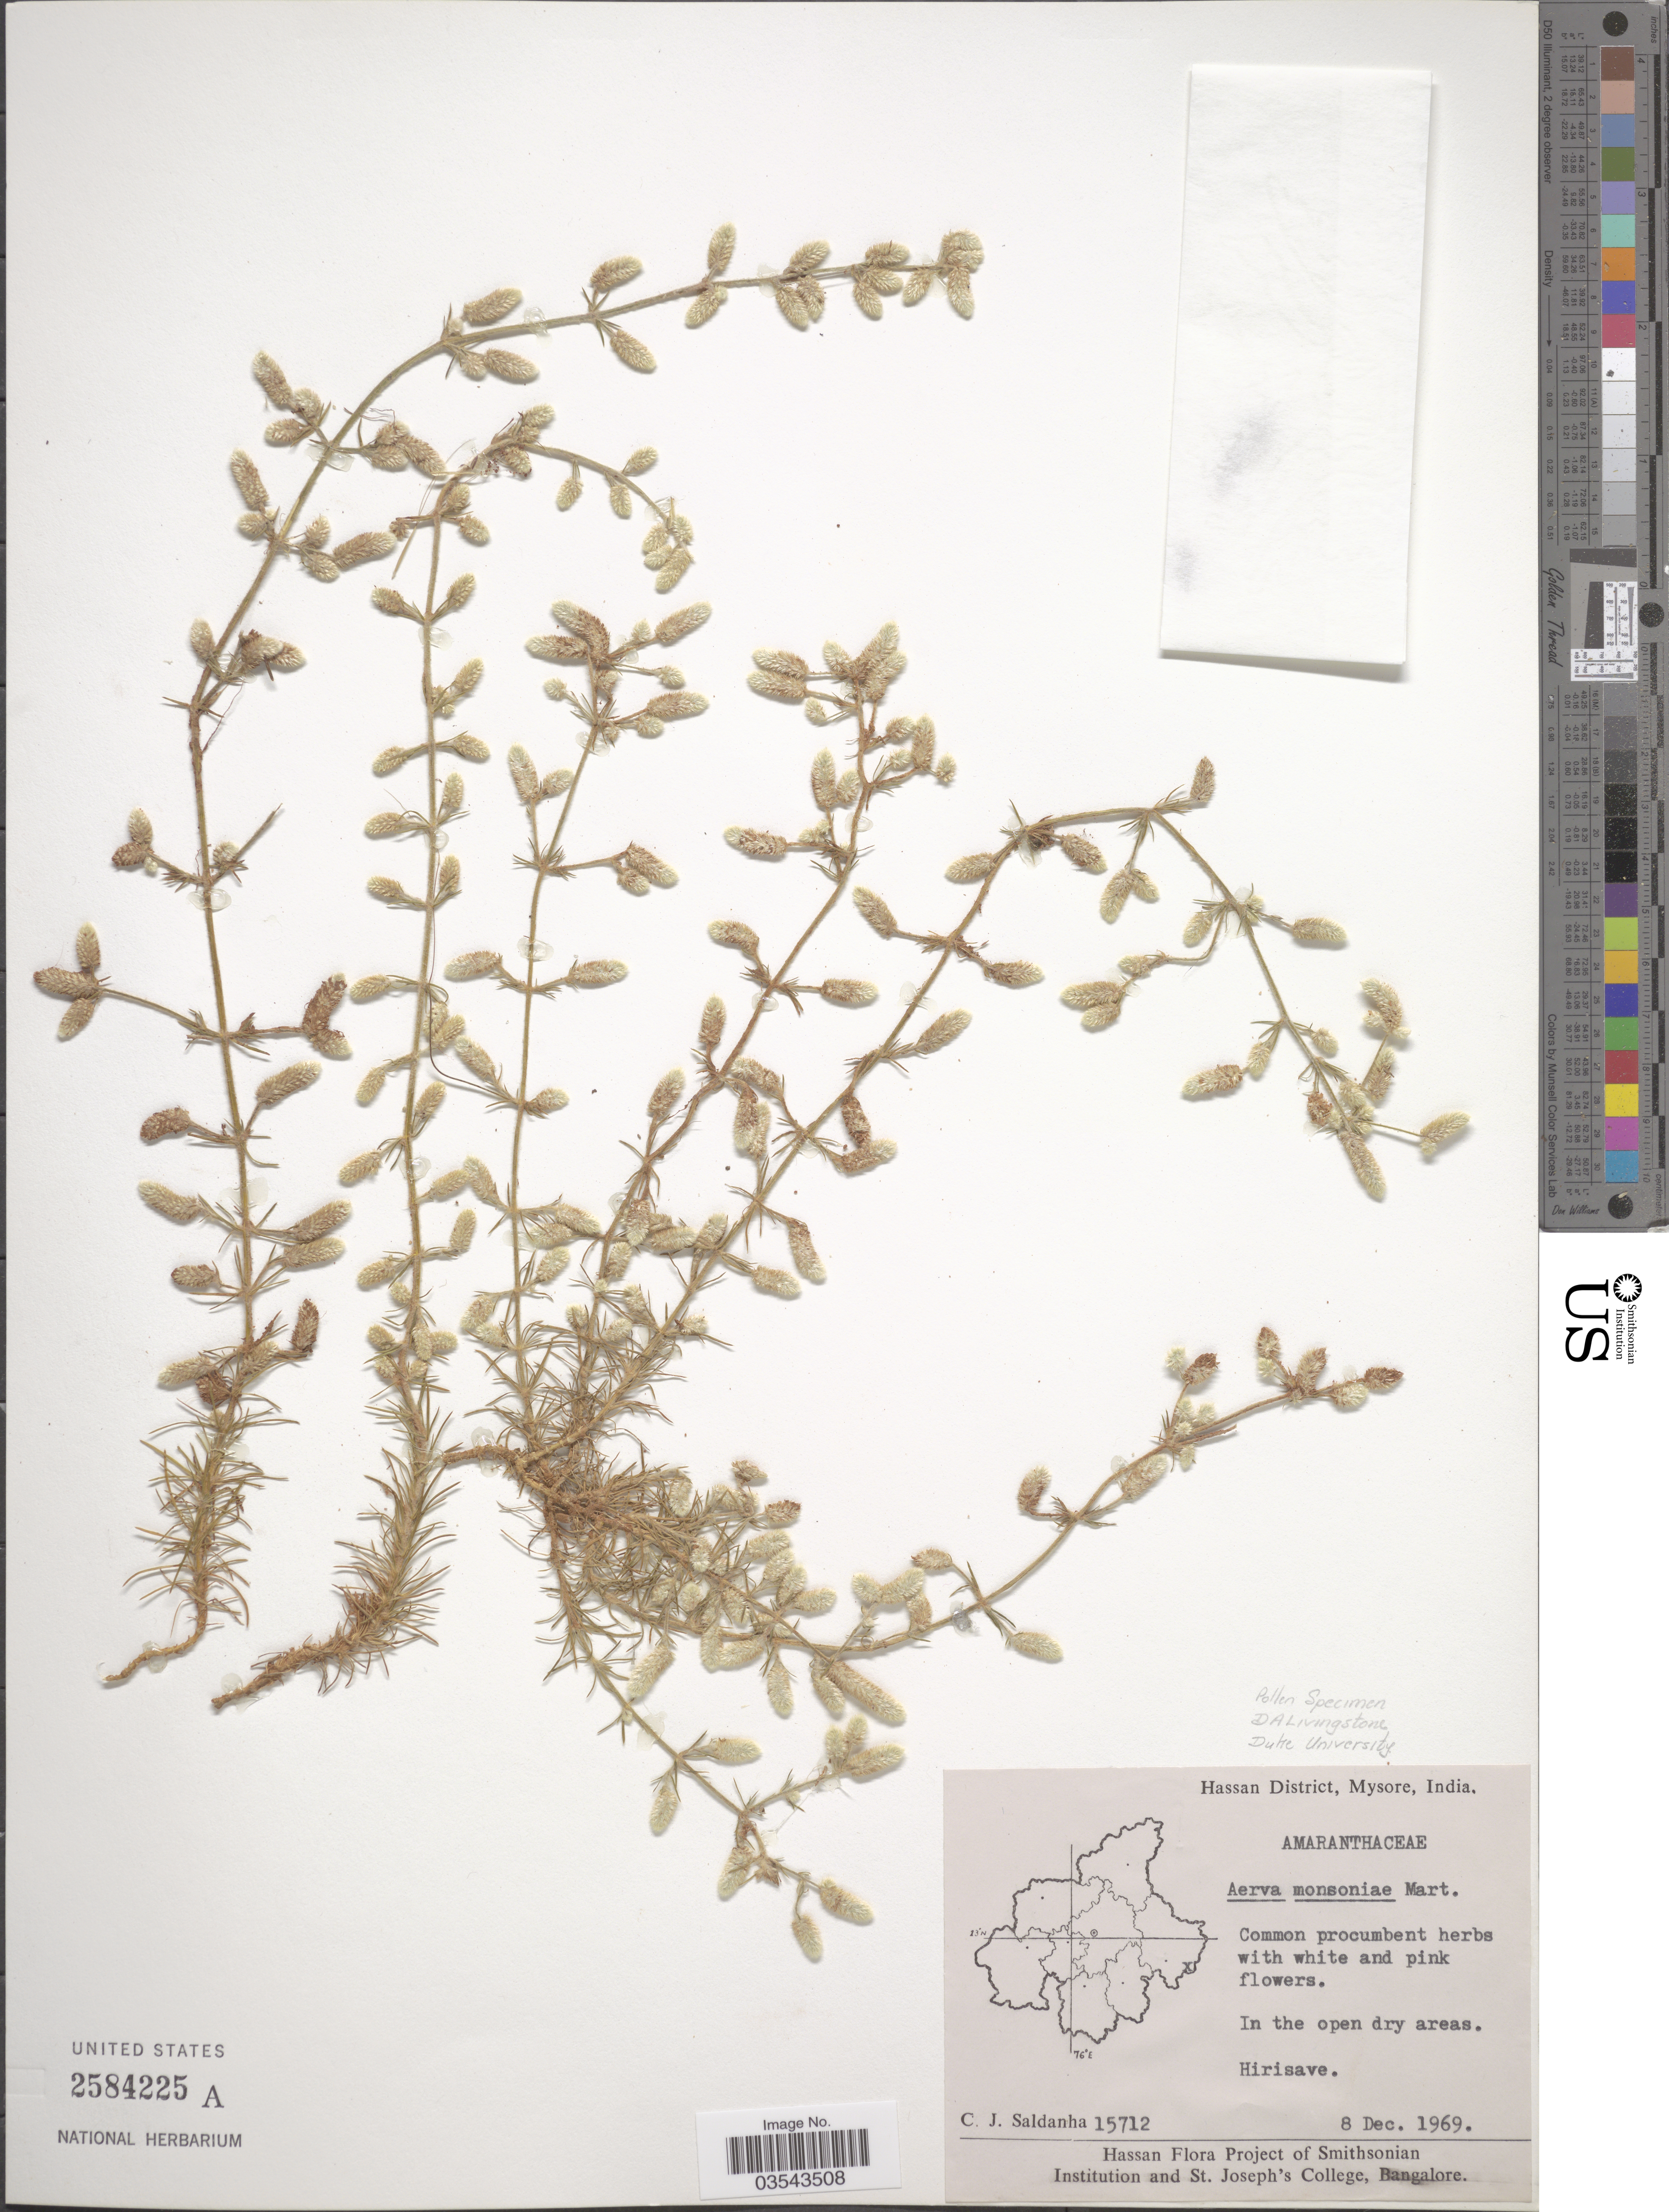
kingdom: Plantae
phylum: Tracheophyta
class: Magnoliopsida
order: Caryophyllales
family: Amaranthaceae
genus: Aerva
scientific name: Aerva monsoniae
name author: (L.) Mart.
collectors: C. J. Saldanha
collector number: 15712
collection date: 1969-12-08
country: India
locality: Hassan District, Mysore. Hirisave.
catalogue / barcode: US 2584225A